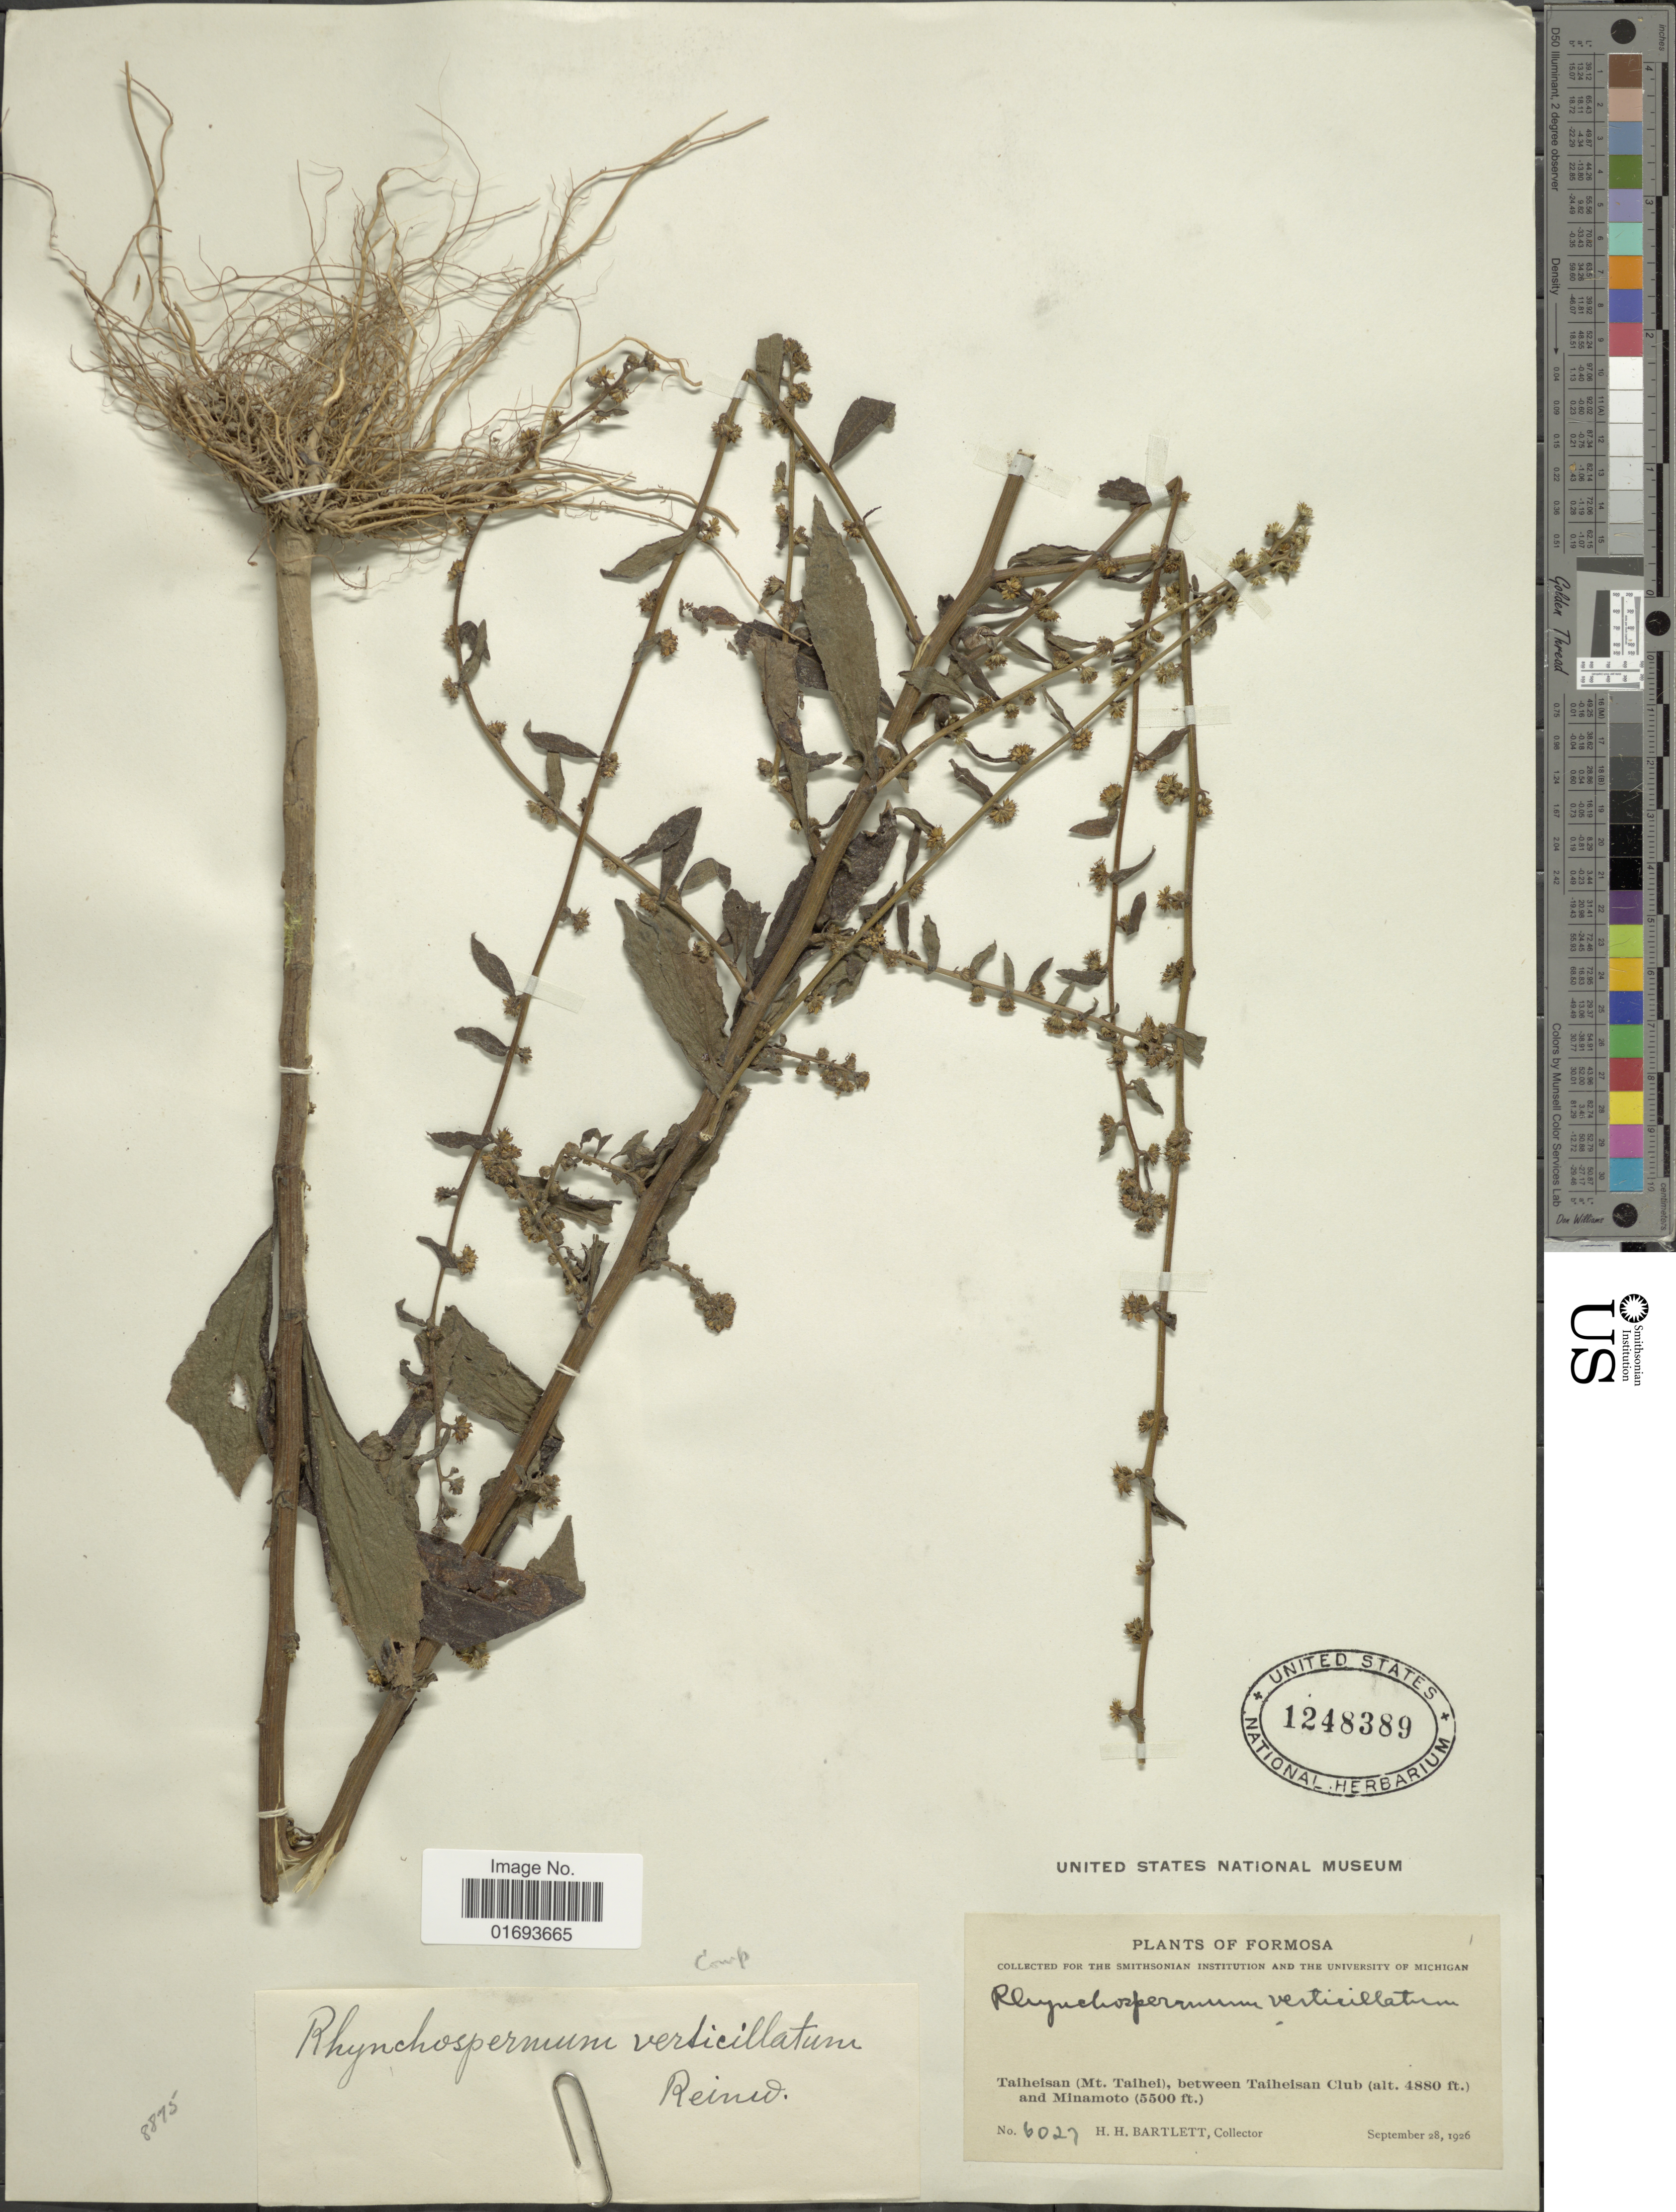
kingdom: Plantae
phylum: Tracheophyta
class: Magnoliopsida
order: Asterales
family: Asteraceae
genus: Rhynchospermum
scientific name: Rhynchospermum verticillatum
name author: Reinw.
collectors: H. H. Bartlett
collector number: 6027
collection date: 1926-09-28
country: Taiwan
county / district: Yilan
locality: Taiheisan (Mt. Taihei), between Taiheisan Club and Minamoto. Formosa.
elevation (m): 1487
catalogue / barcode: US 1248389